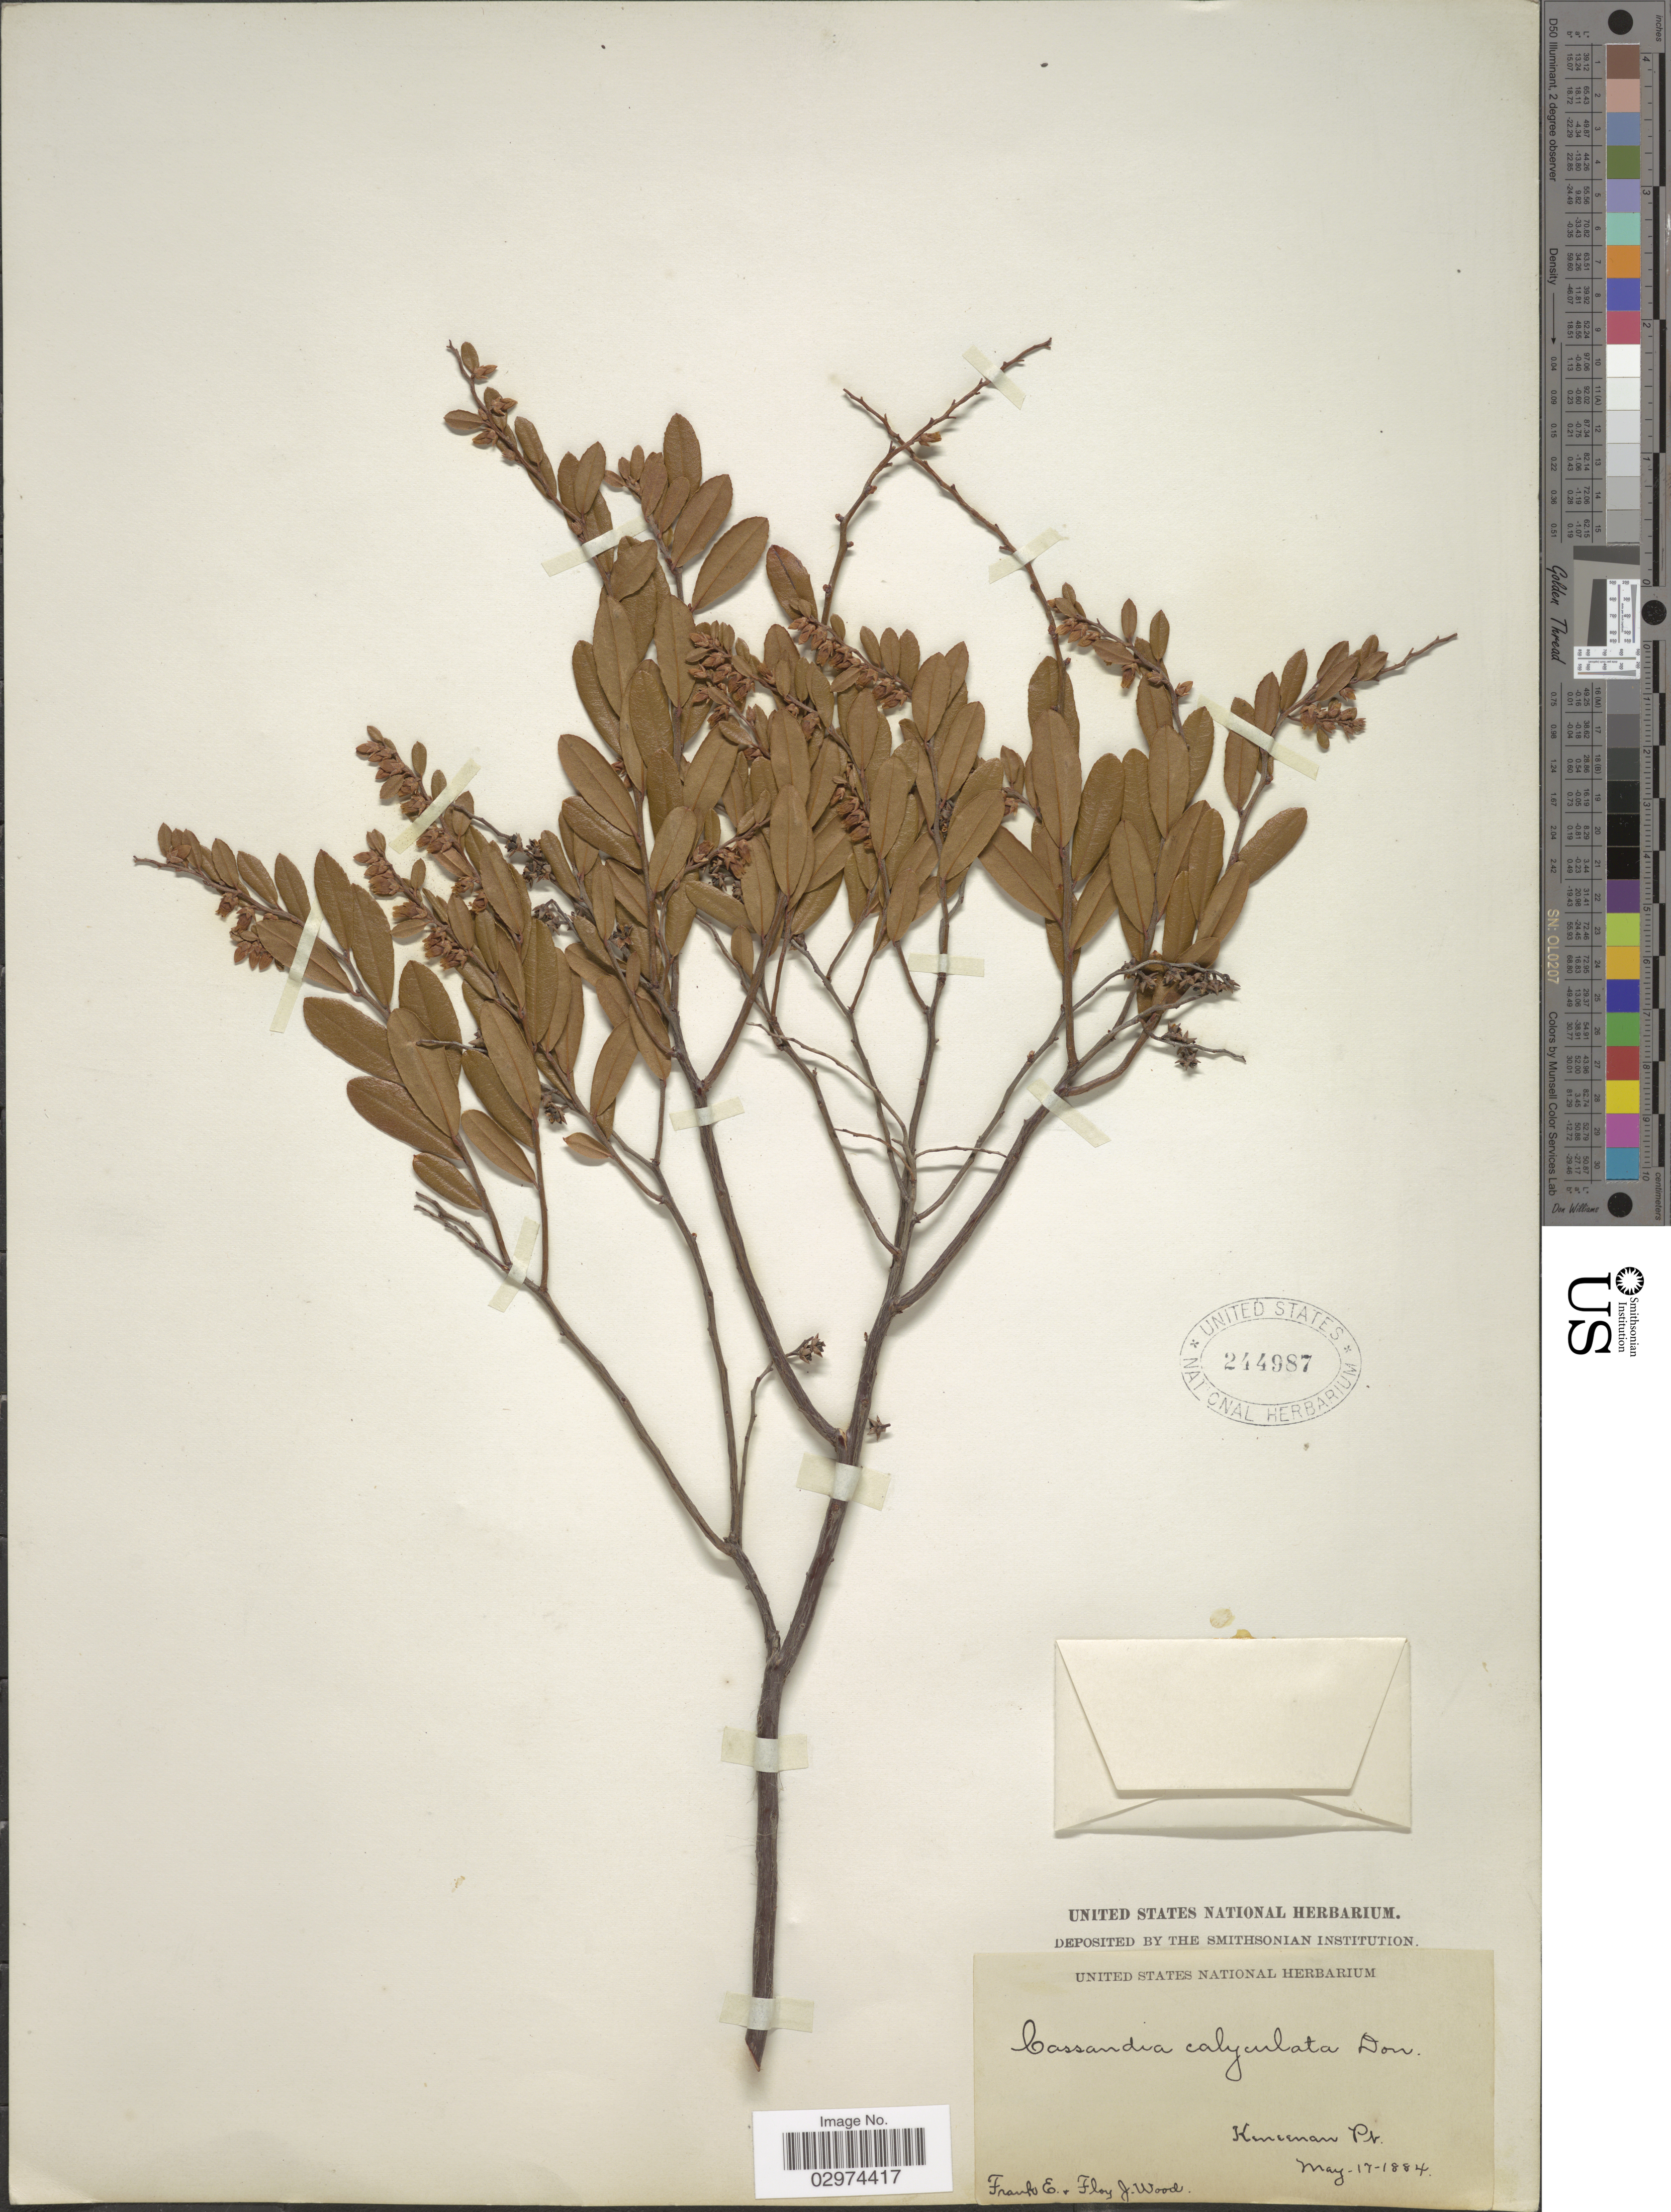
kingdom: Plantae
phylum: Tracheophyta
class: Magnoliopsida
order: Ericales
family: Ericaceae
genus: Chamaedaphne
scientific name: Chamaedaphne calyculata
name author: (L.) Moench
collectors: E. Frank & F. Wood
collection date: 1884-05-17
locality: Keneenan Pt.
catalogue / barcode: US 244987